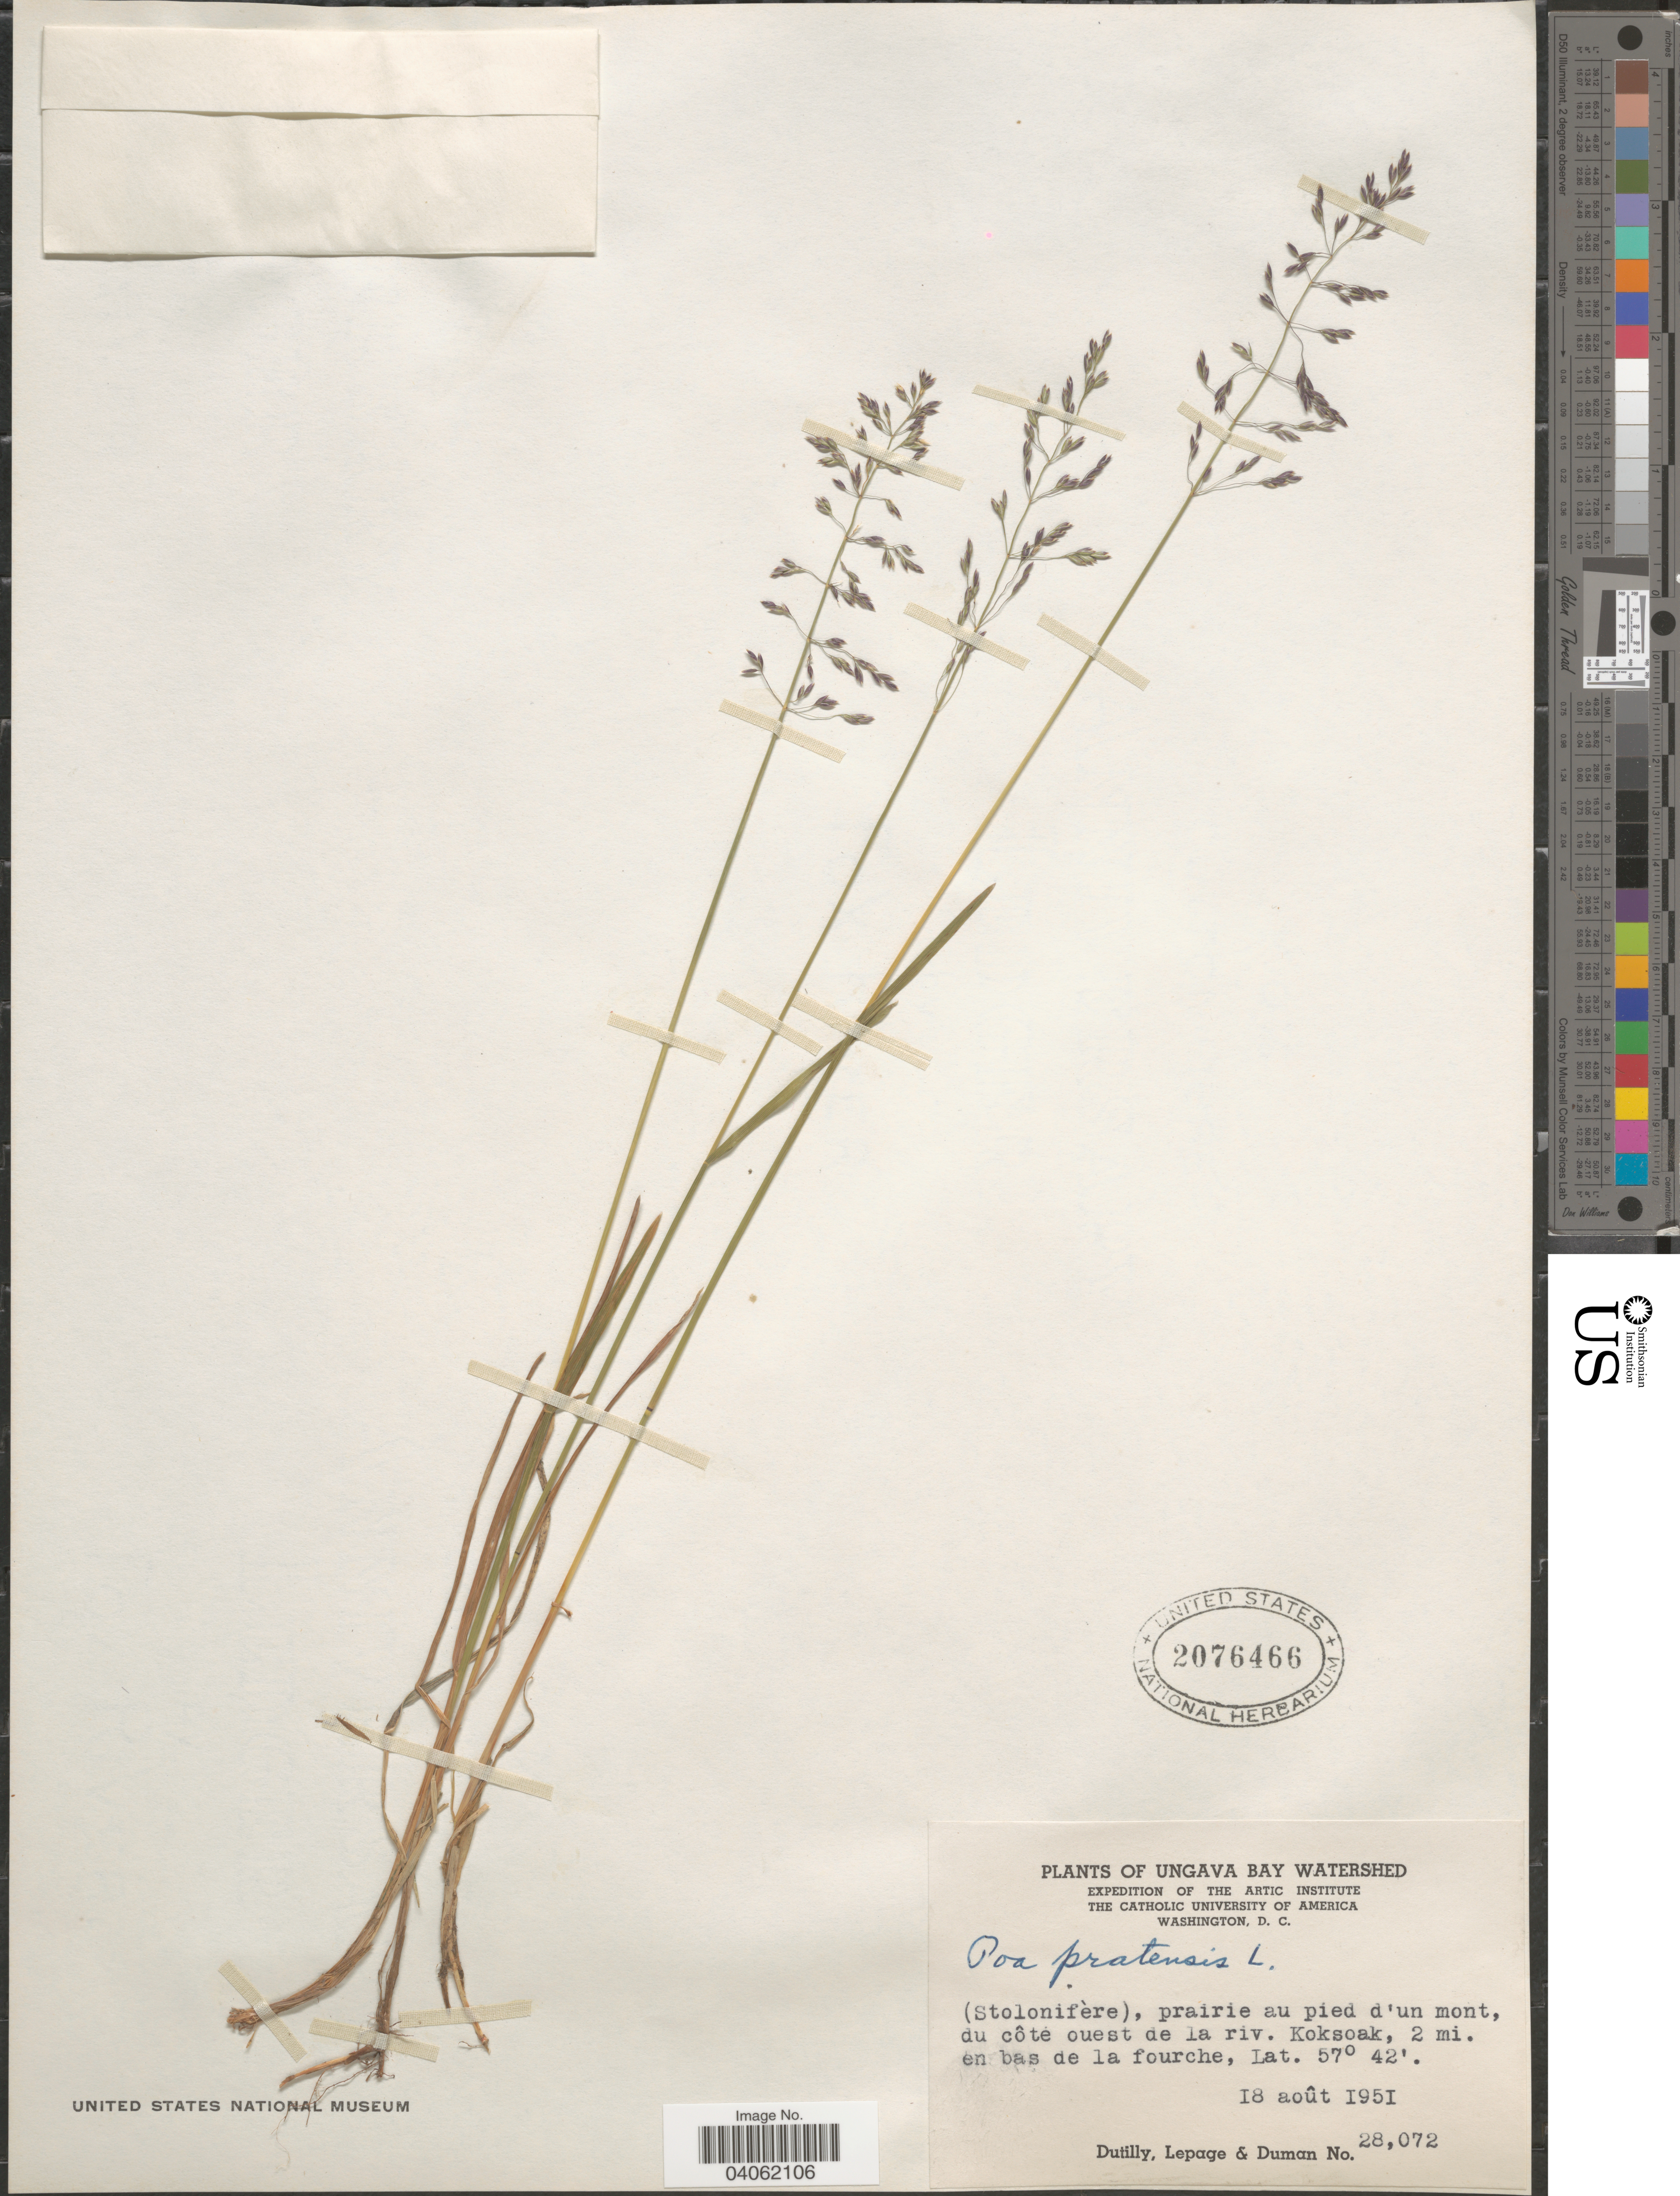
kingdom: Plantae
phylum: Tracheophyta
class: Liliopsida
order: Poales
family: Poaceae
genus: Poa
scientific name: Poa pratensis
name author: L.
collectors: -. Dutilly, -. LePage & -. Duman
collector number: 28072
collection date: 1951-08-18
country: Canada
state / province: Quebec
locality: Ungava Bay Watershed. (Stolonifère), prairie au pied d'un mont, du côte ouest de la riv. Koksoak, 2 mi. en bas de la fourche.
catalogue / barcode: US 2076466